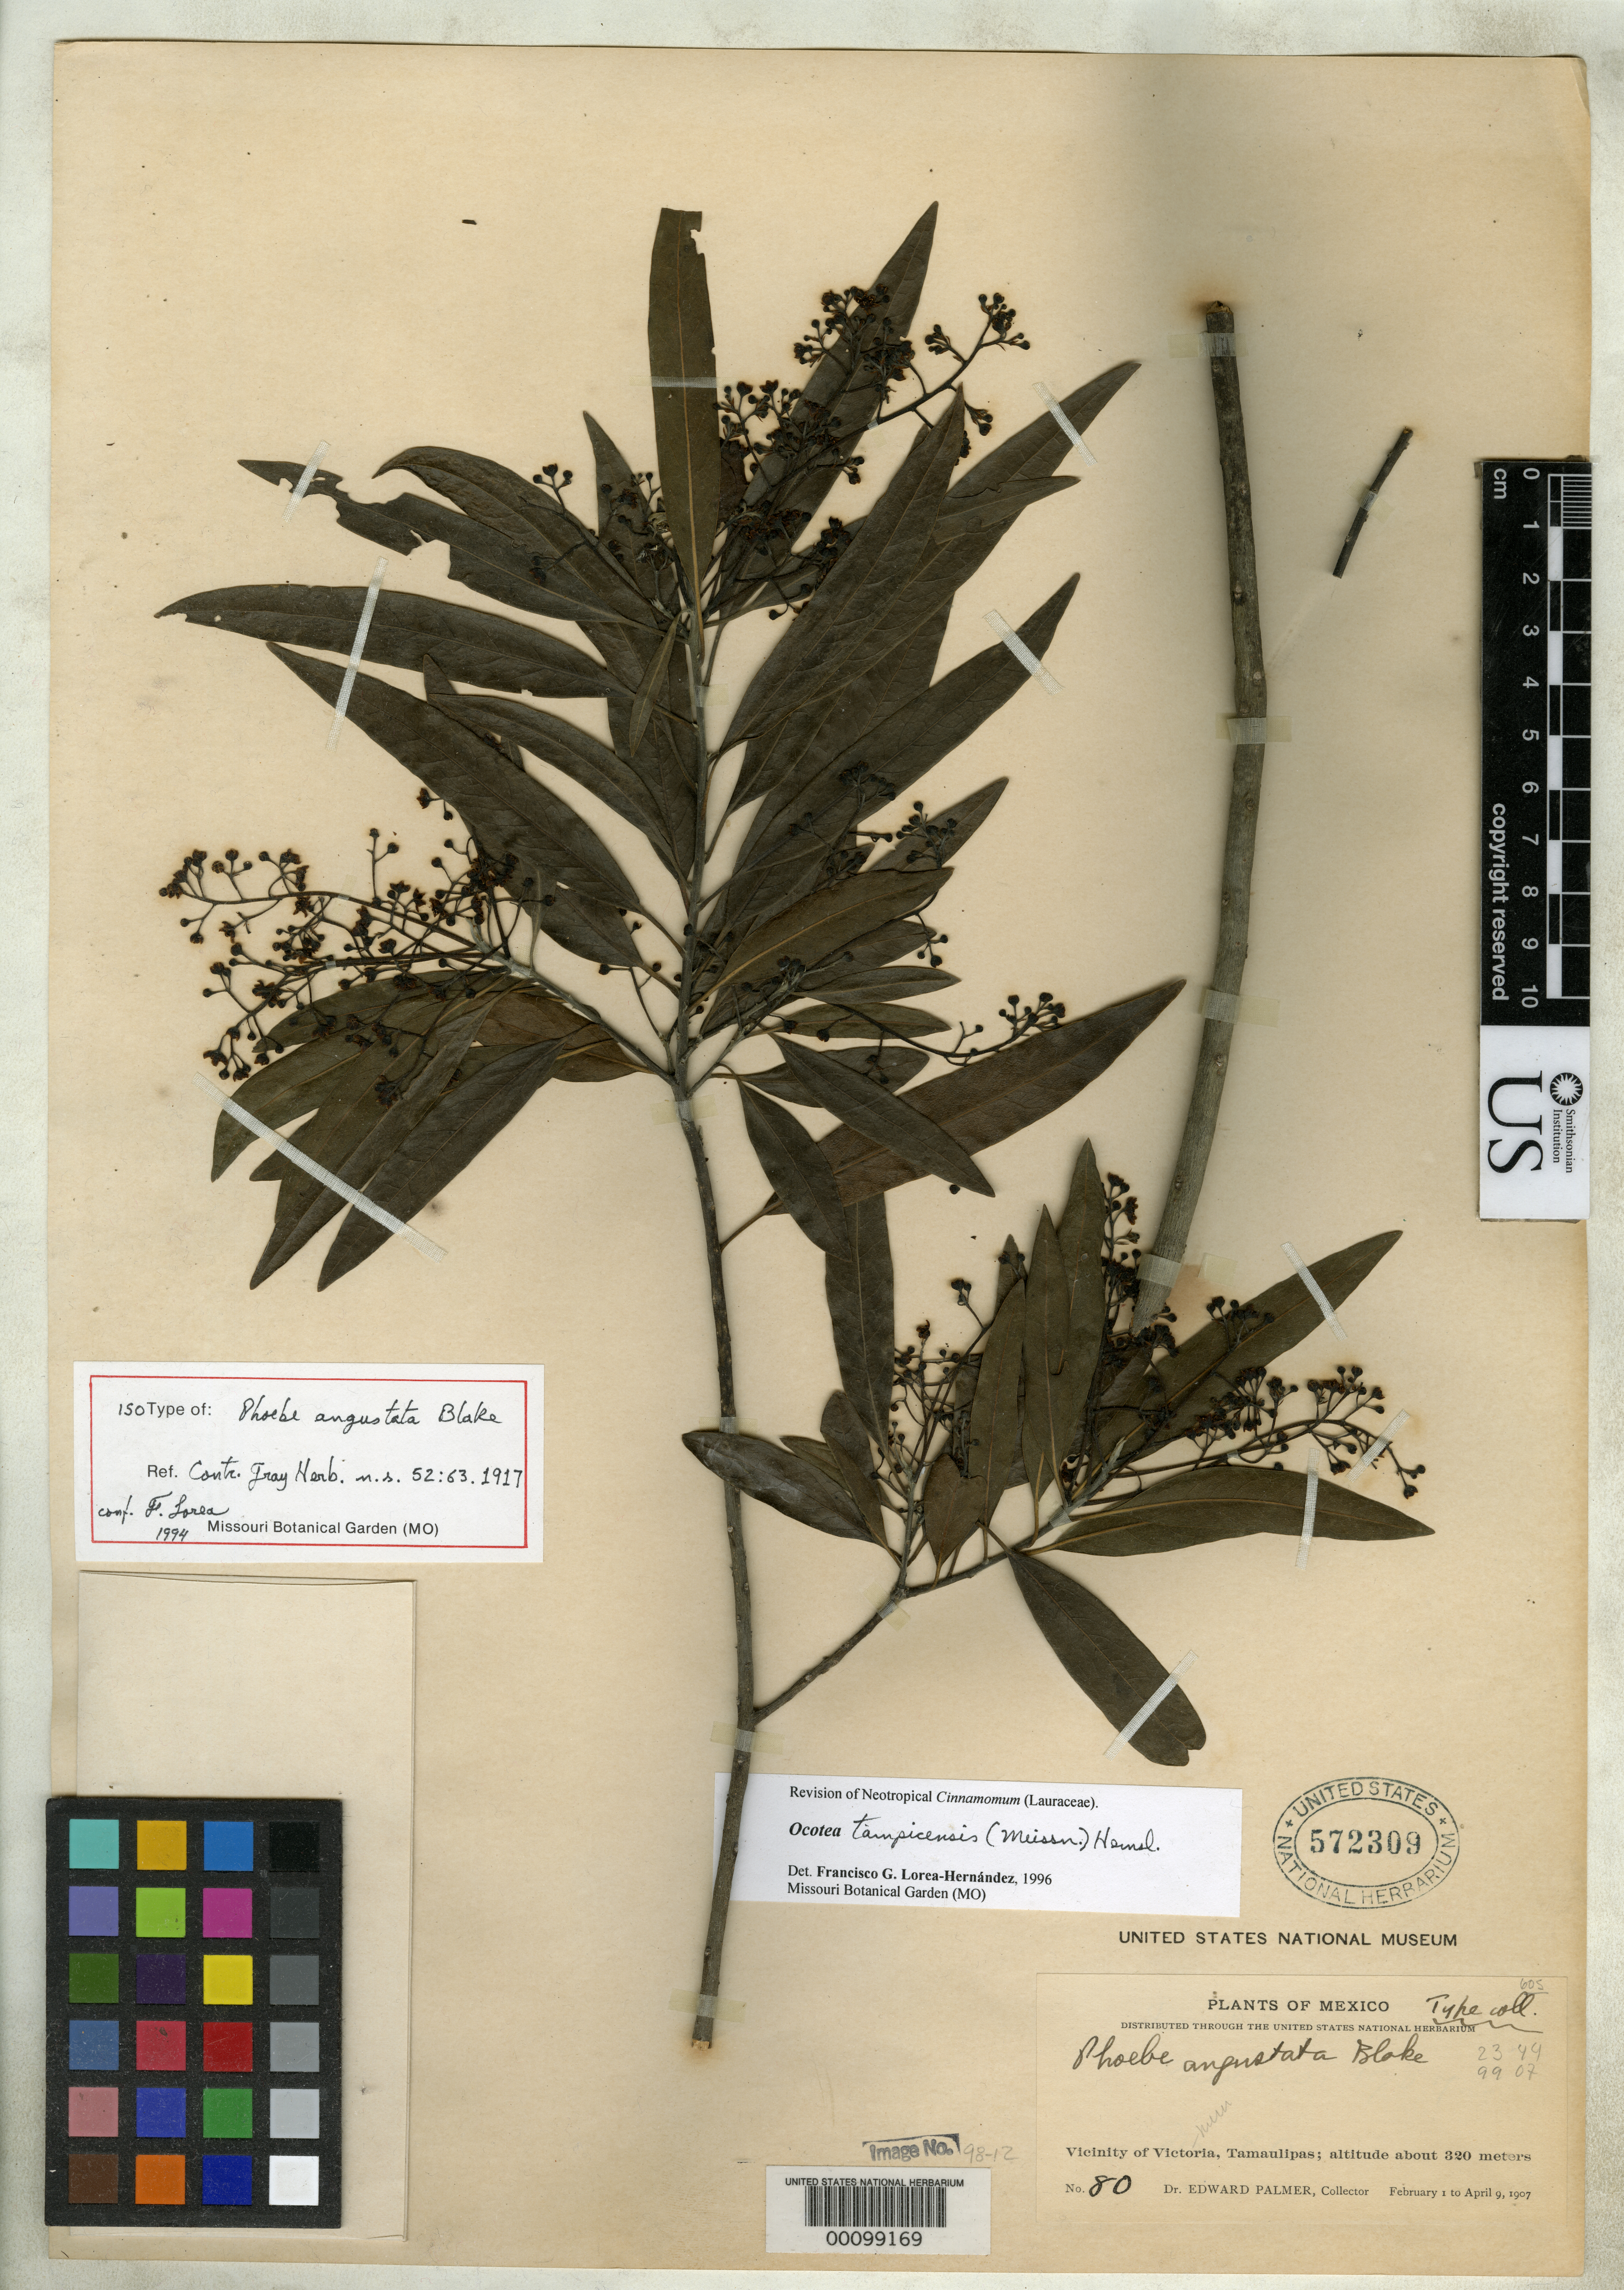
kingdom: Plantae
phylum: Tracheophyta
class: Magnoliopsida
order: Laurales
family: Lauraceae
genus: Phoebe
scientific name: Phoebe angustata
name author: S.F. Blake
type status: Isotype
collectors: E. Palmer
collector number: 80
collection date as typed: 01 Feb 1907 to 09 Apr 1907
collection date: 1907-02-01/1907-04-09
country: Mexico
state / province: Tamaulipas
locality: Vicinity of Victoria.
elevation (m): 320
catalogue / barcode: US 572309